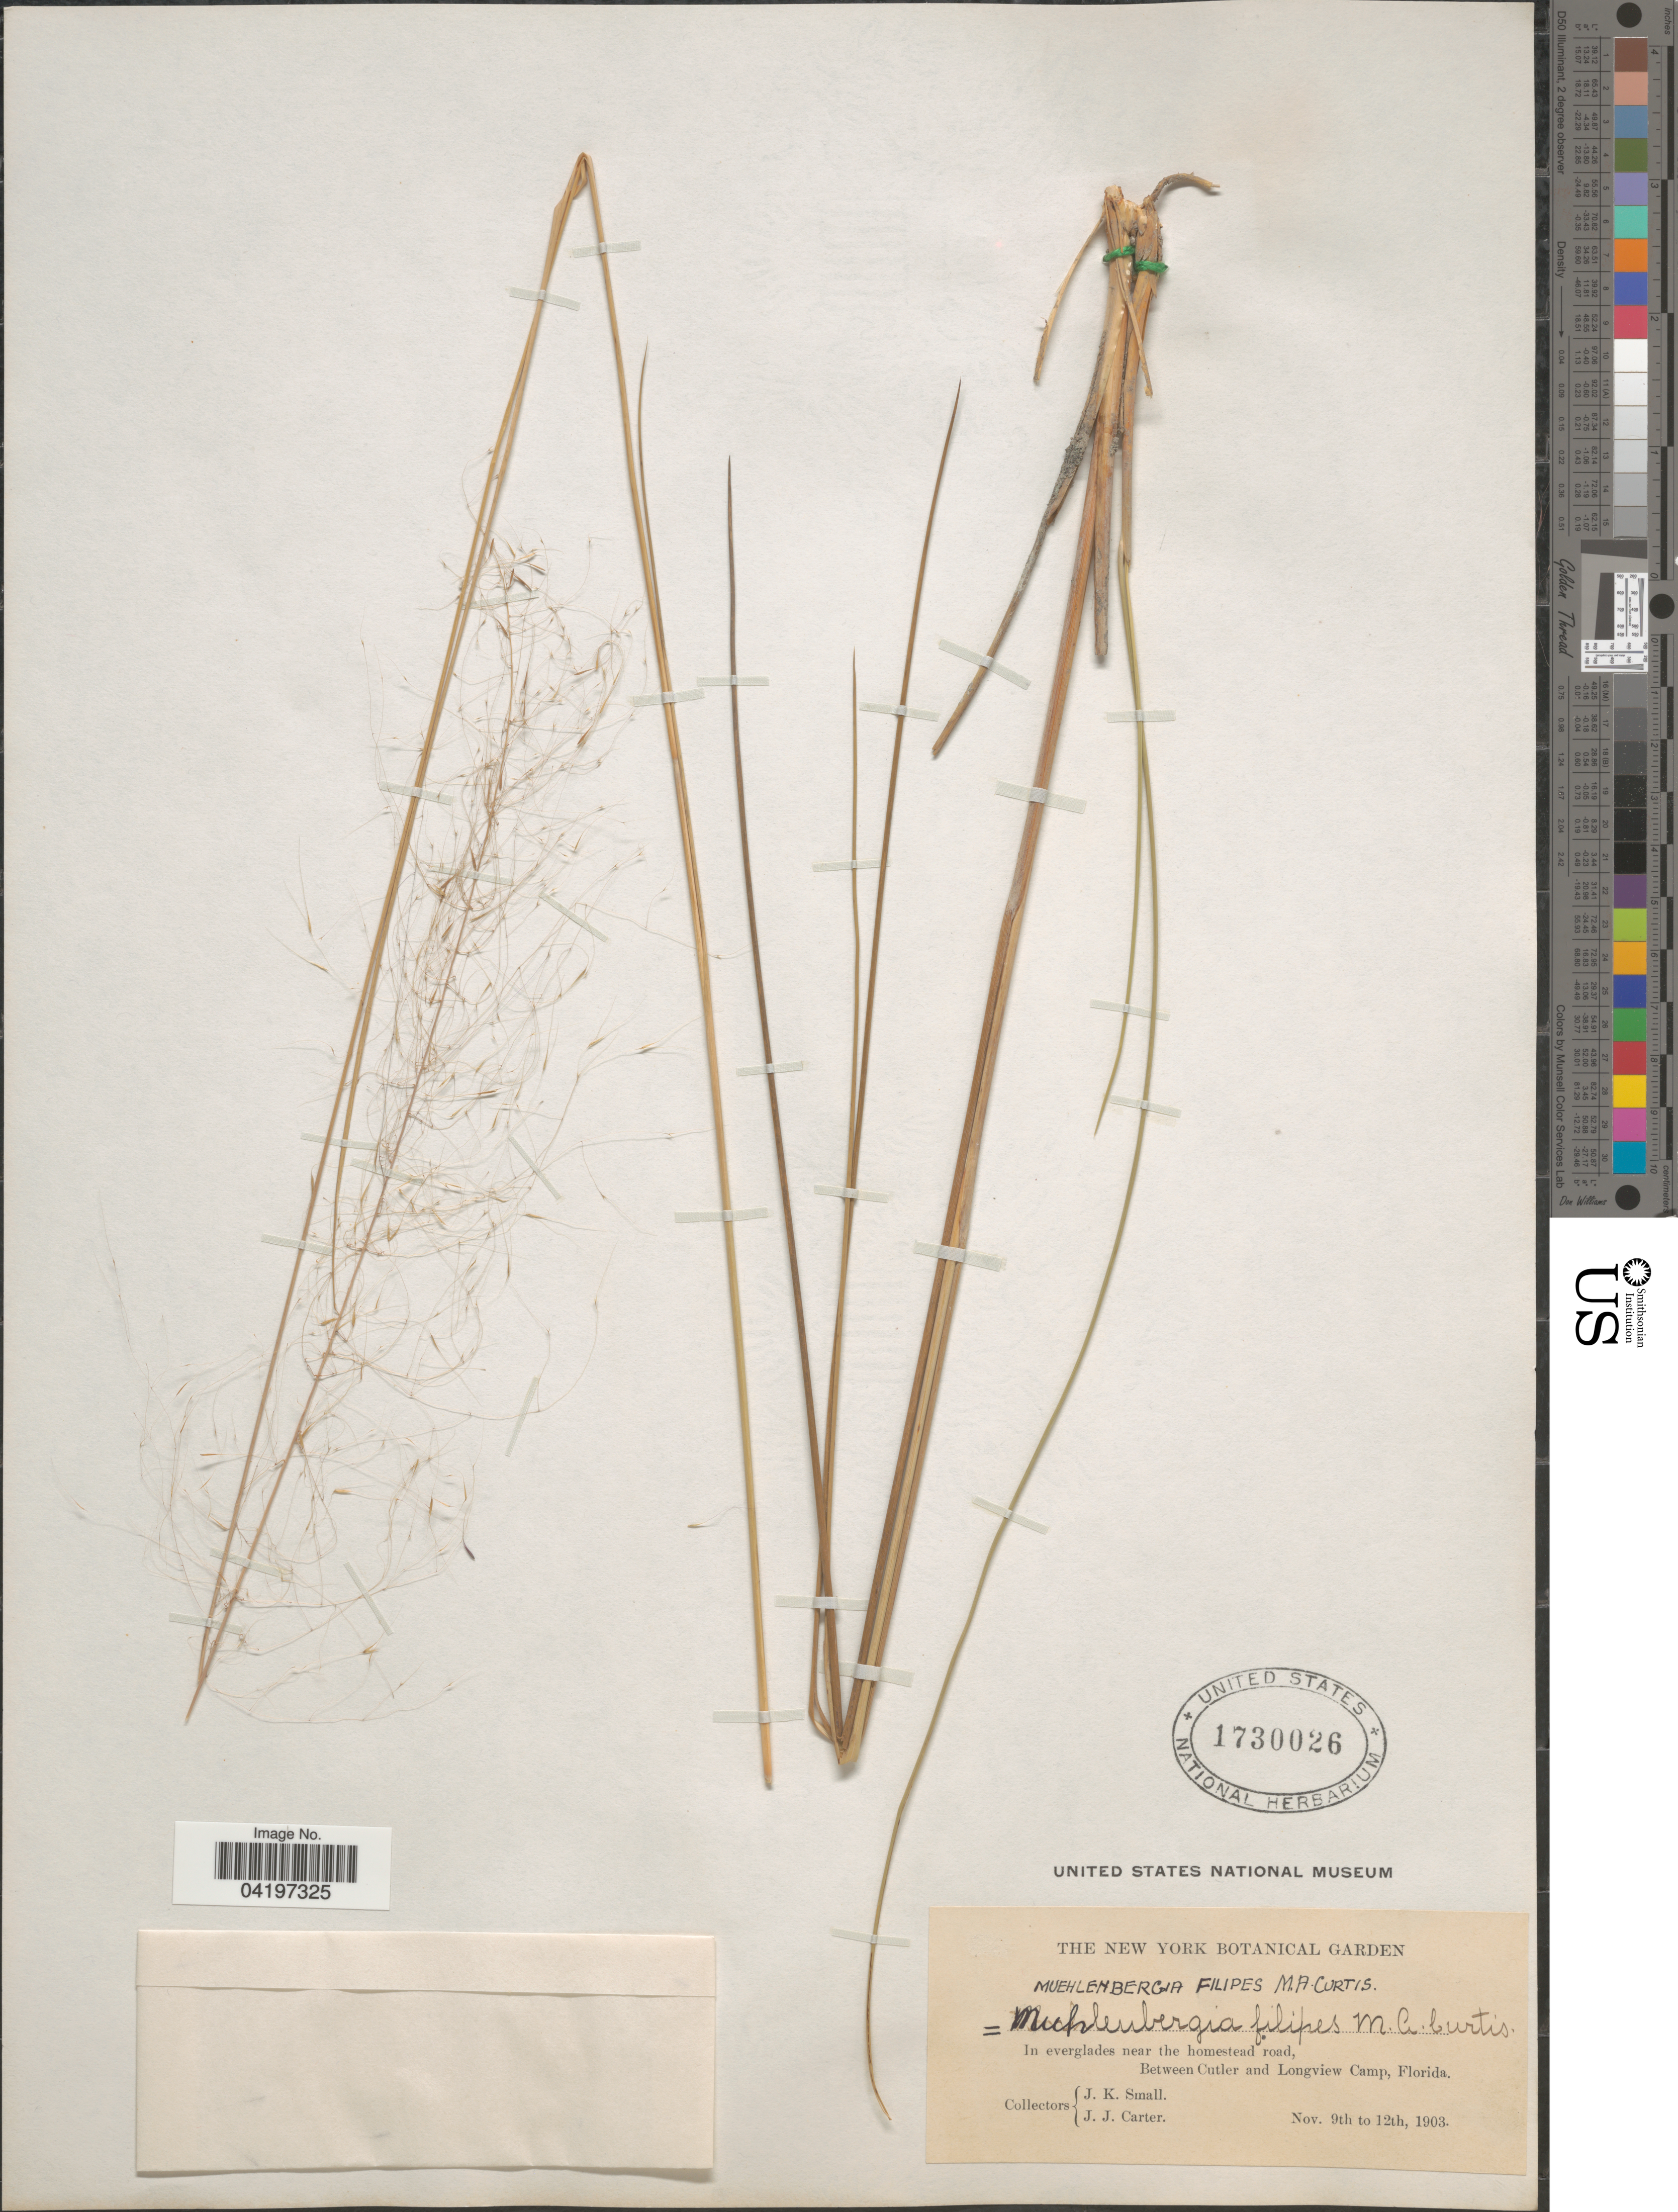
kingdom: Plantae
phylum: Tracheophyta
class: Liliopsida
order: Poales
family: Poaceae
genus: Muhlenbergia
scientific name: Muhlenbergia sericea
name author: (Michx.) P.M. Peterson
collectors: J. K. Small & J. Carter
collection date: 1903-11-09/1903-11-12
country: United States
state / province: Florida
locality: In everglades near the homestead road, Between Cutler and Longview Camp.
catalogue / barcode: US 1730026